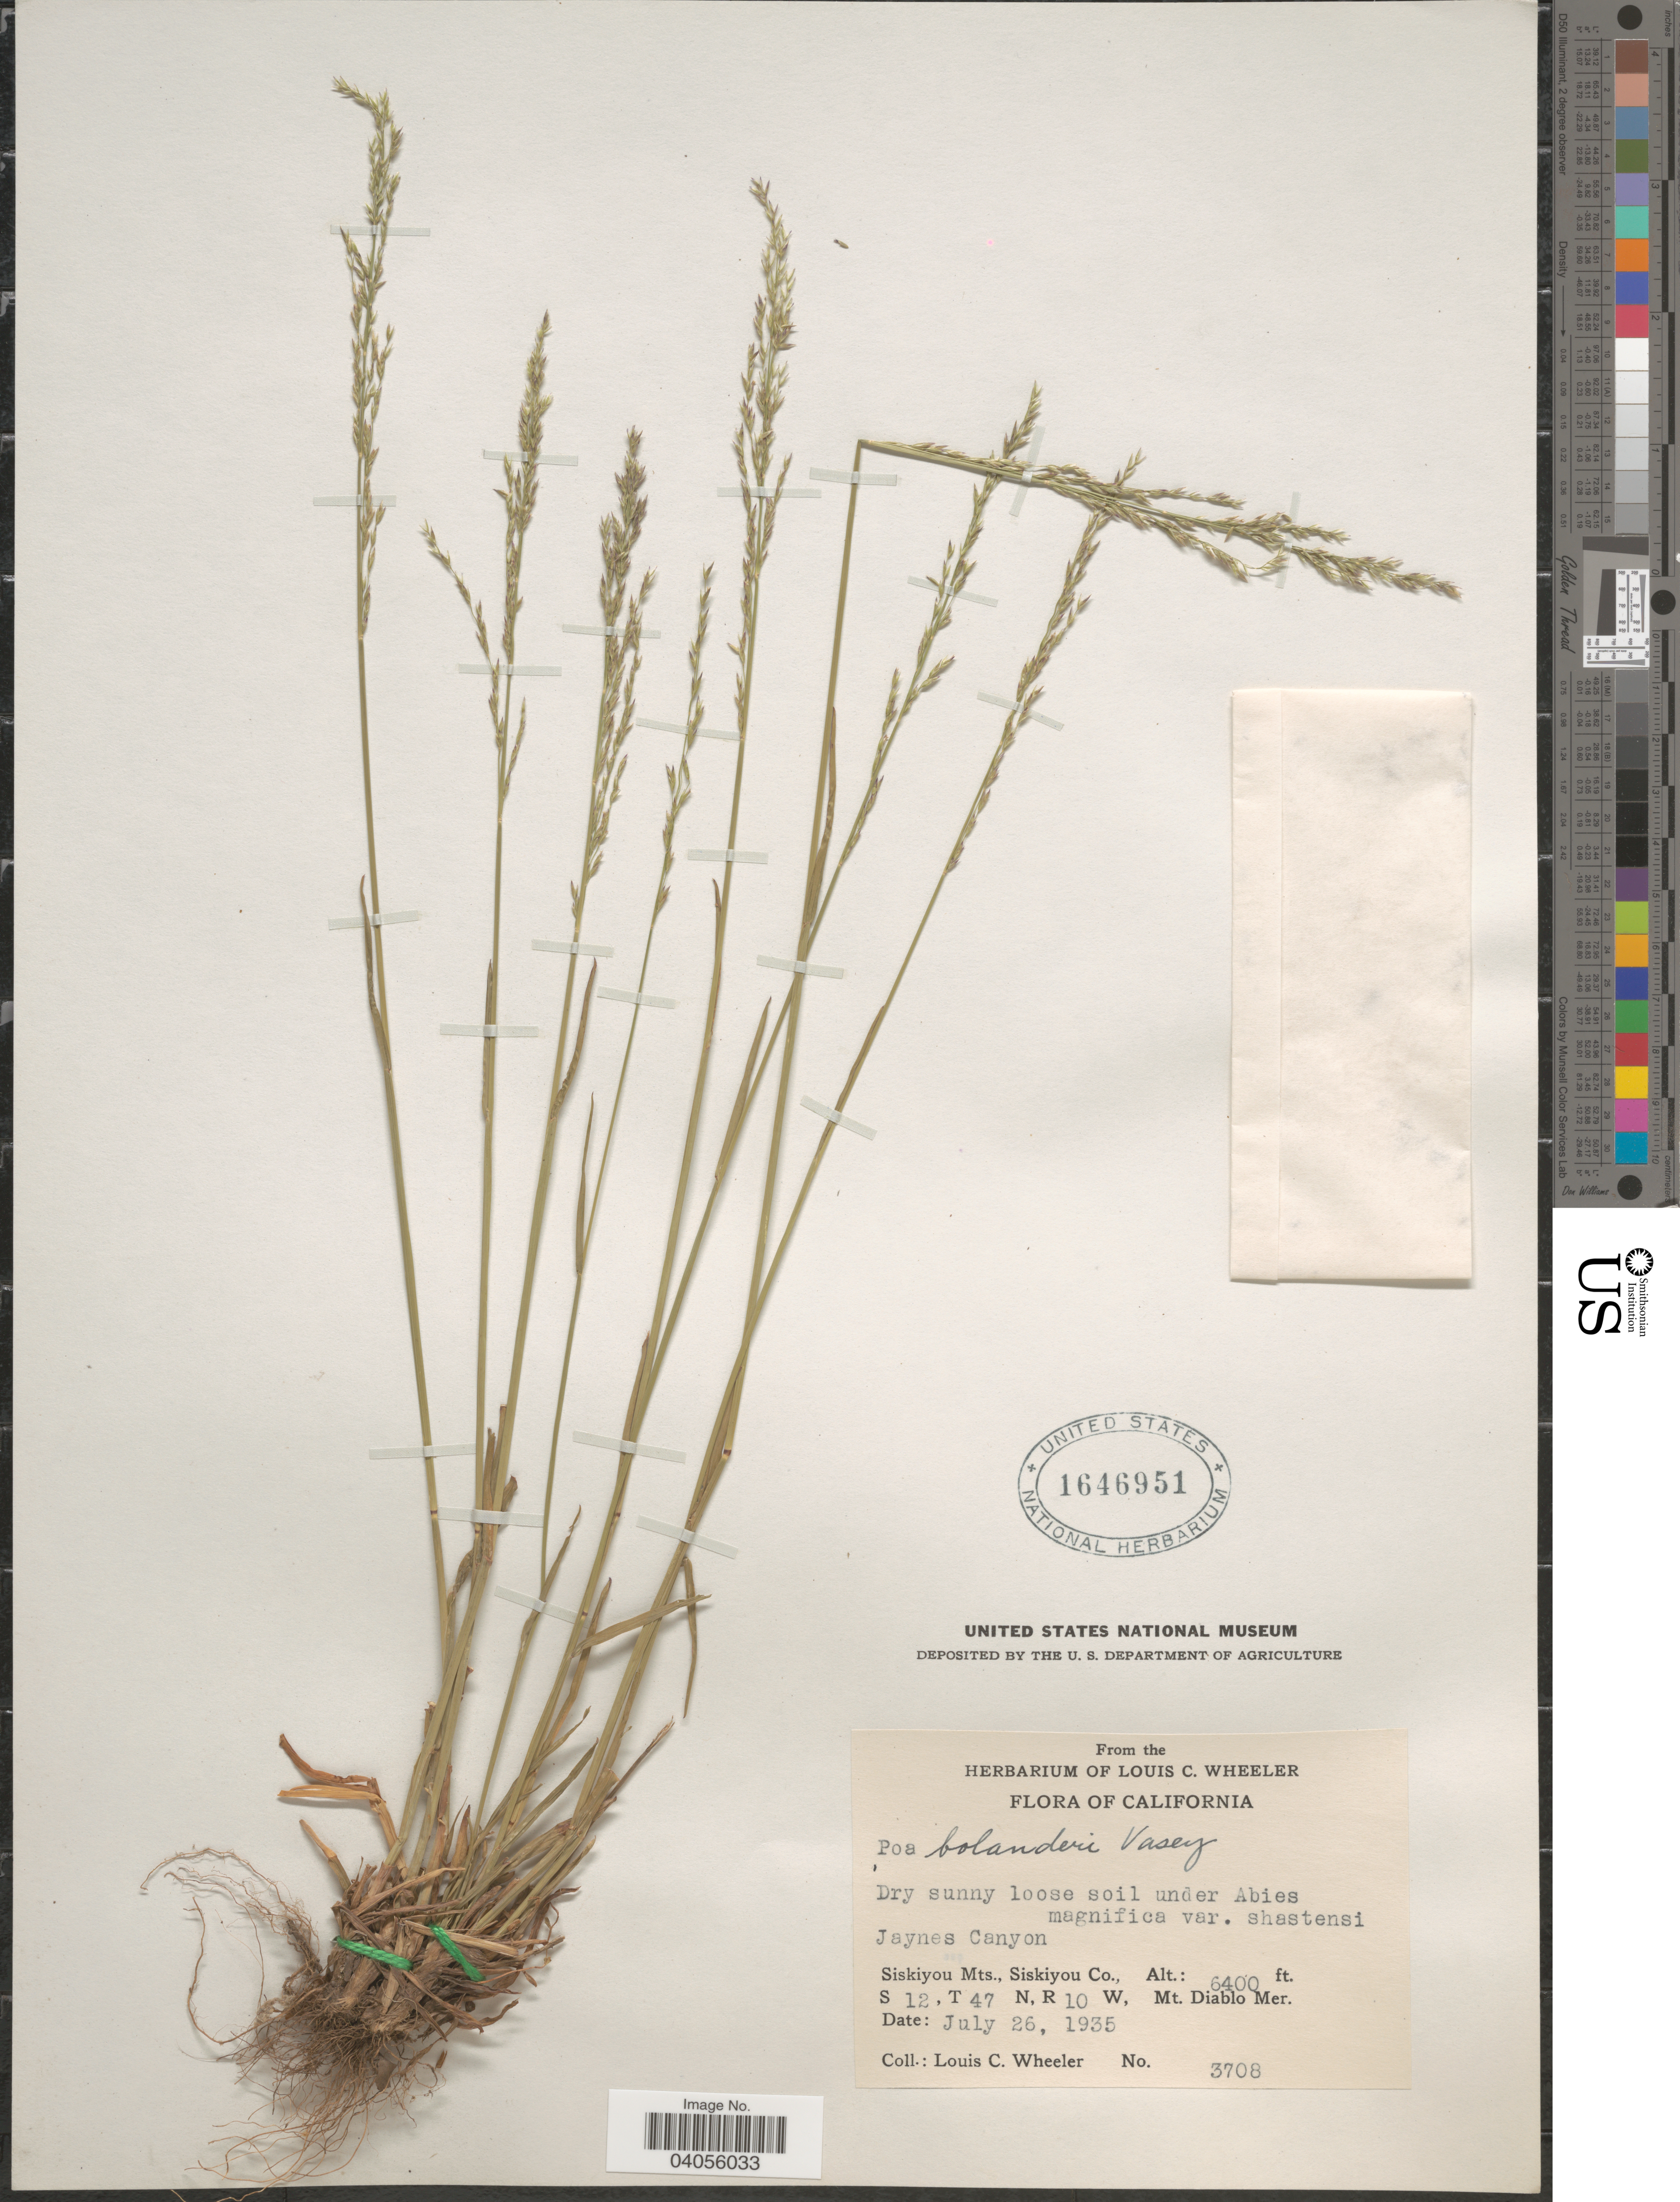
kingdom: Plantae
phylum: Tracheophyta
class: Liliopsida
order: Poales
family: Poaceae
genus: Poa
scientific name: Poa bolanderi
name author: Vasey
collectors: L. C. Wheeler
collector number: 3708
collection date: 1935-07-26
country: United States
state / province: California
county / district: Siskiyou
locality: Jaynes Canyon. Siskiyou Mts., Siskiyou Co. S12, T47N, R10W, Mt. Diablo Mer.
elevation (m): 1951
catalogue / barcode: US 1646951